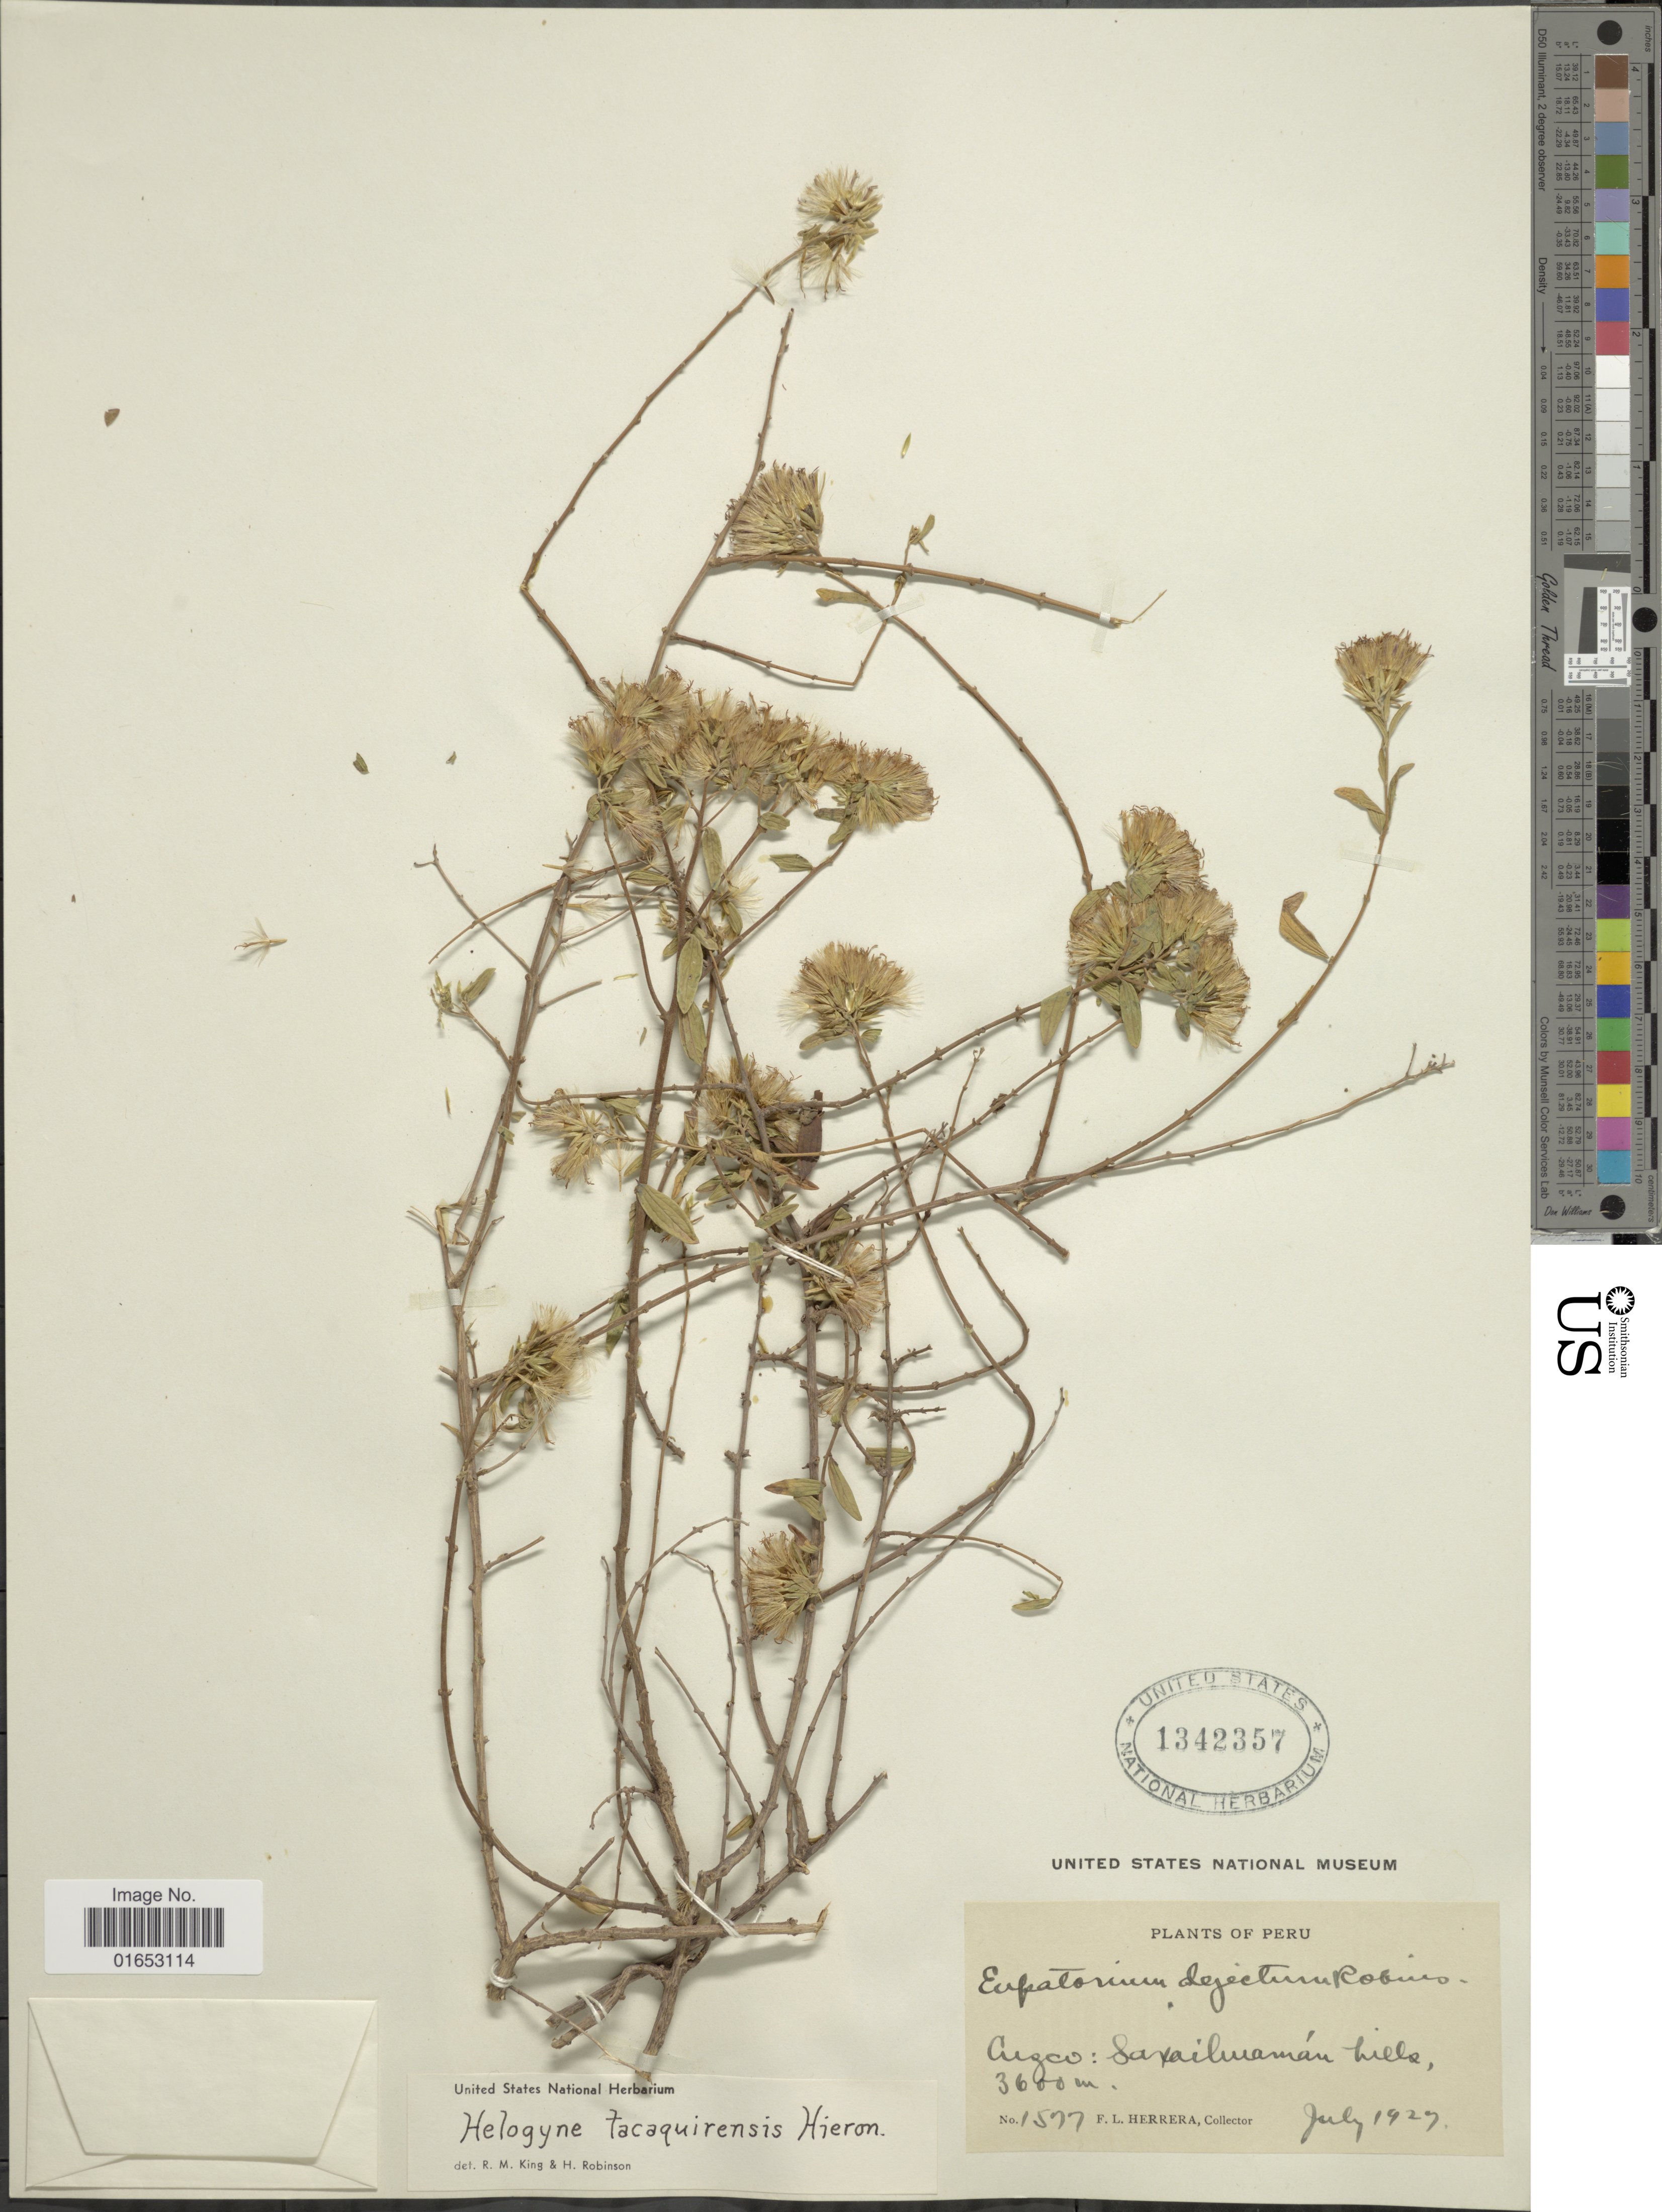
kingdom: Plantae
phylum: Tracheophyta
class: Magnoliopsida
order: Asterales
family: Asteraceae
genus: Helogyne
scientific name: Helogyne tacaquirensis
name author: Hieron. in Urban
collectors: F. L. Herrera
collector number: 1577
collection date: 1927-07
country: Peru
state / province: Cusco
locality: Saxailmamán hills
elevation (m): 3600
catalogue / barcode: US 1342357